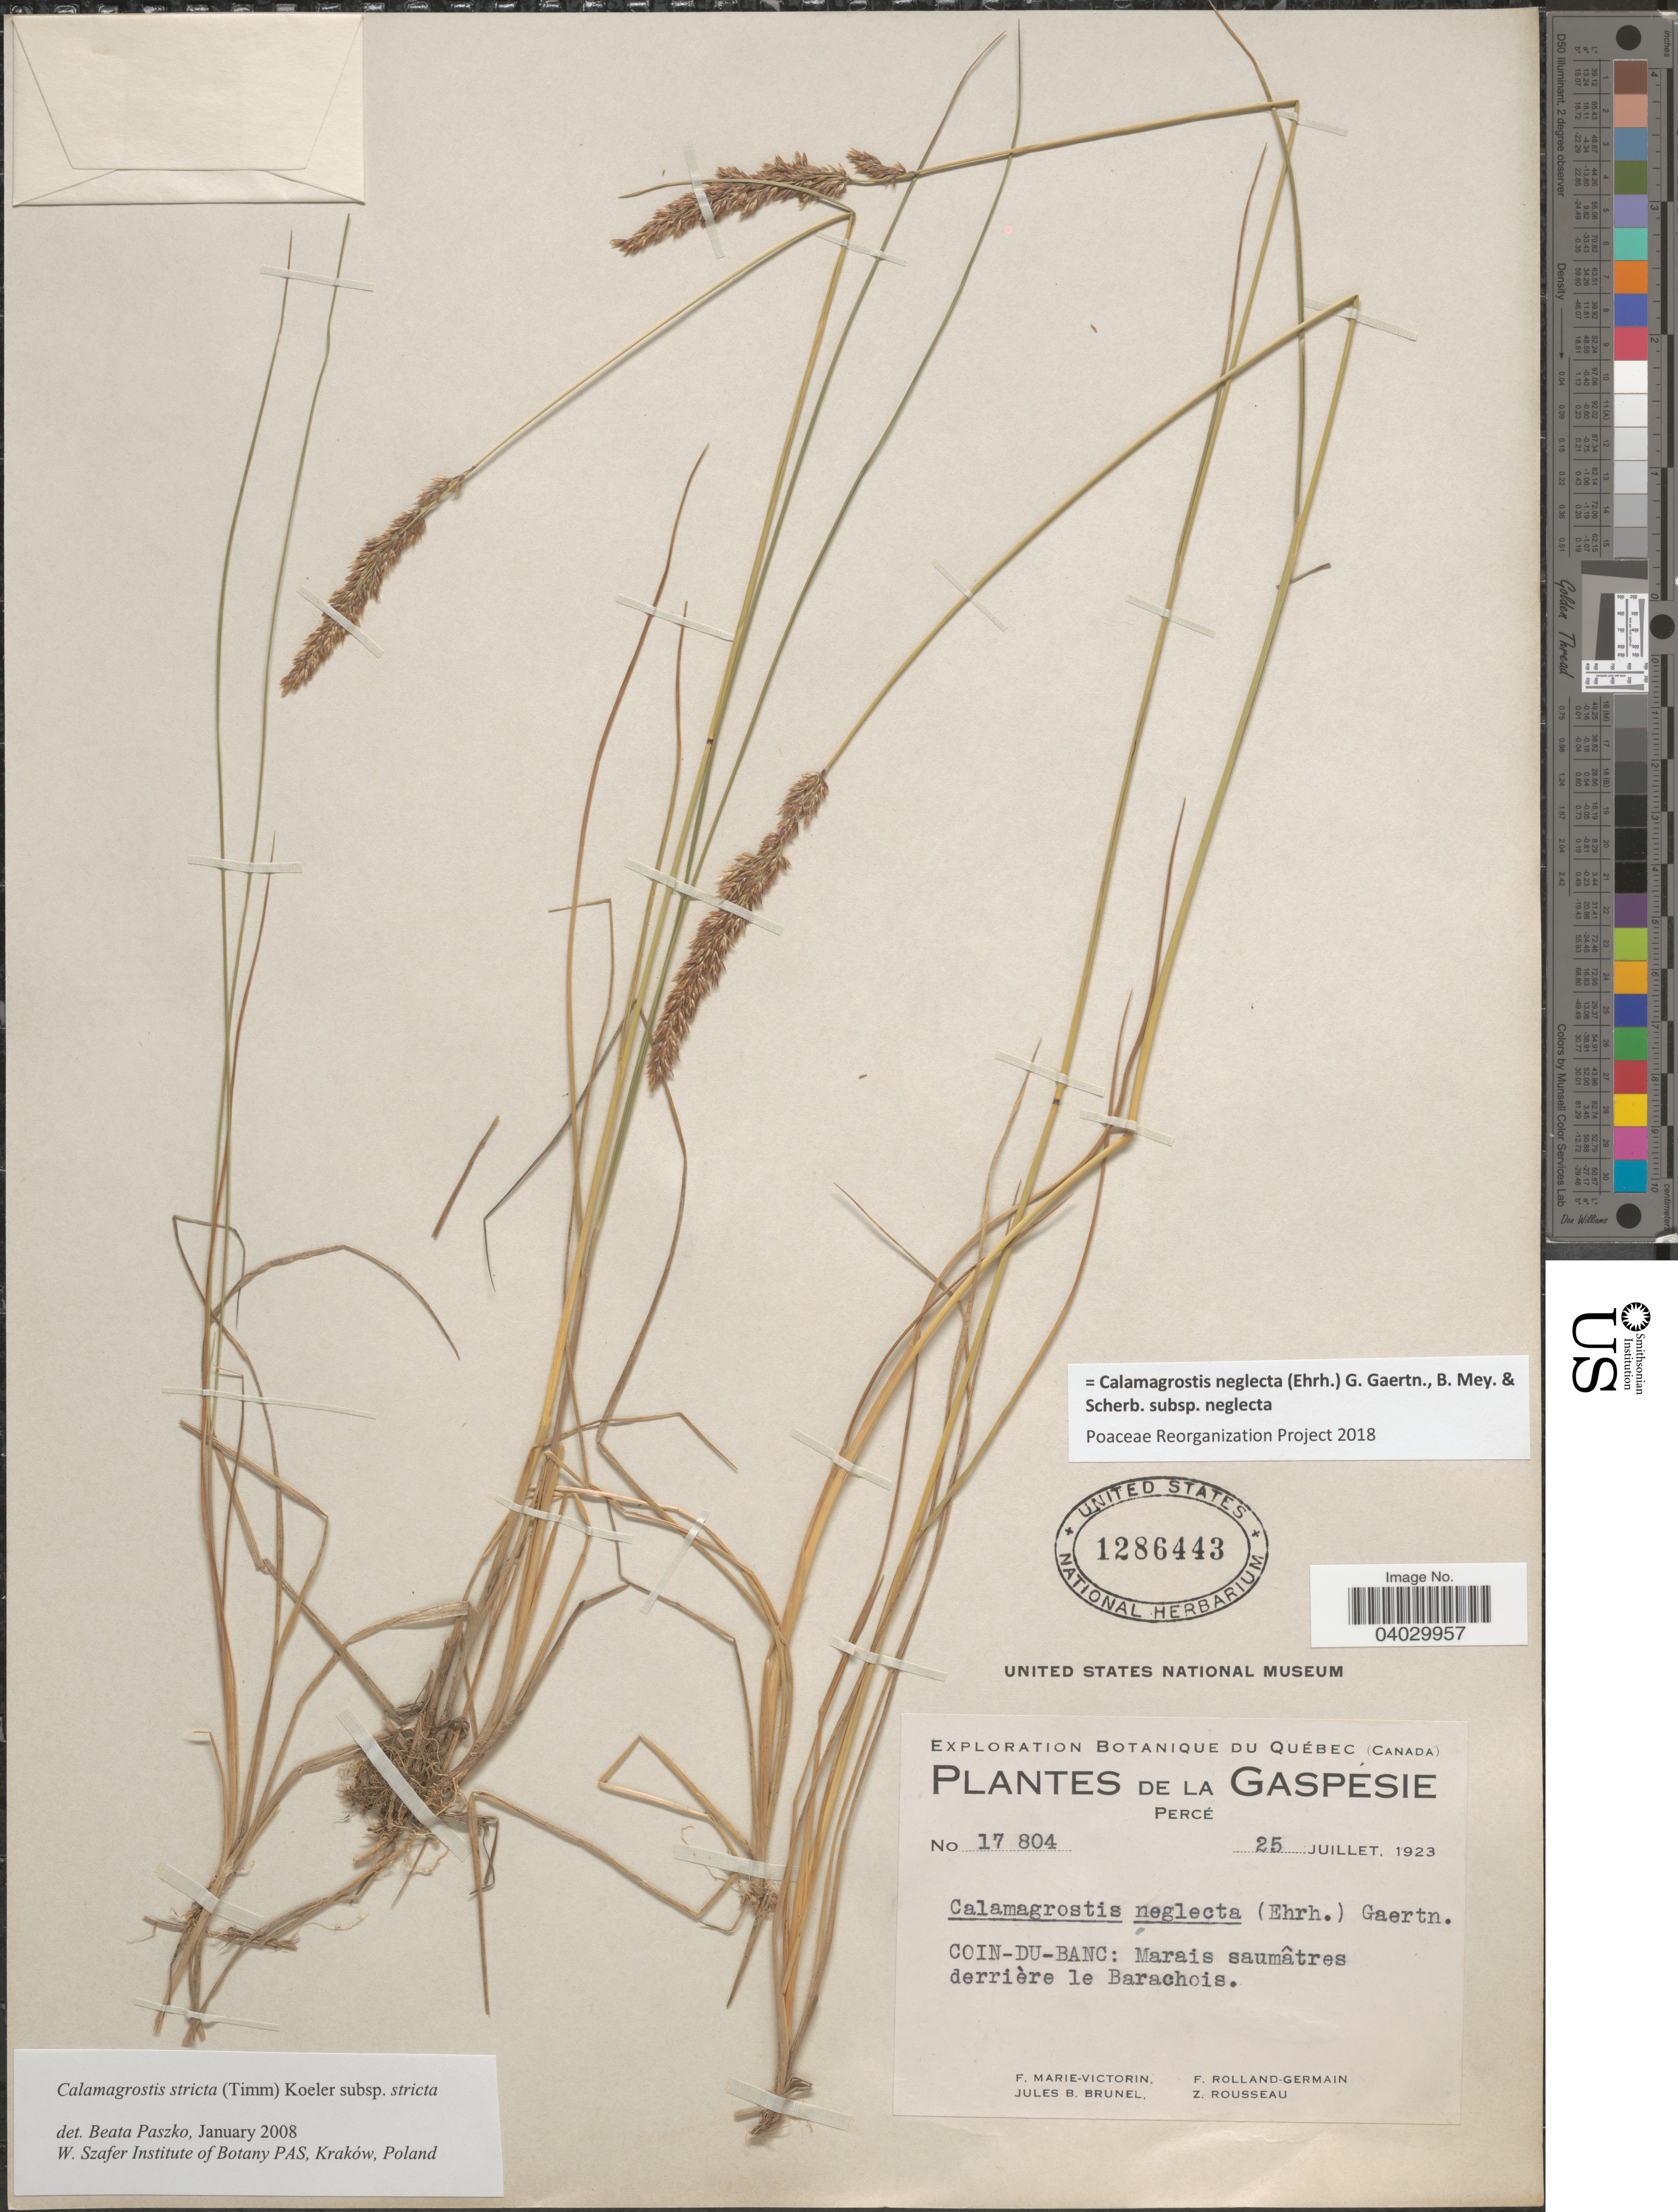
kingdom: Plantae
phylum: Tracheophyta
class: Liliopsida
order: Poales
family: Poaceae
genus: Calamagrostis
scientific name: Calamagrostis neglecta subsp. neglecta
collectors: F. Marie-Victorin, Rolland-Germain, J. Brunel & Z. Rousseau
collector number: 17804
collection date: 1923-07-25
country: Canada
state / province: Quebec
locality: La Gaspésie. Percé. Coin-Du-Banc: Marais saumâtres derrière le Barachois.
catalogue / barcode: US 1286443